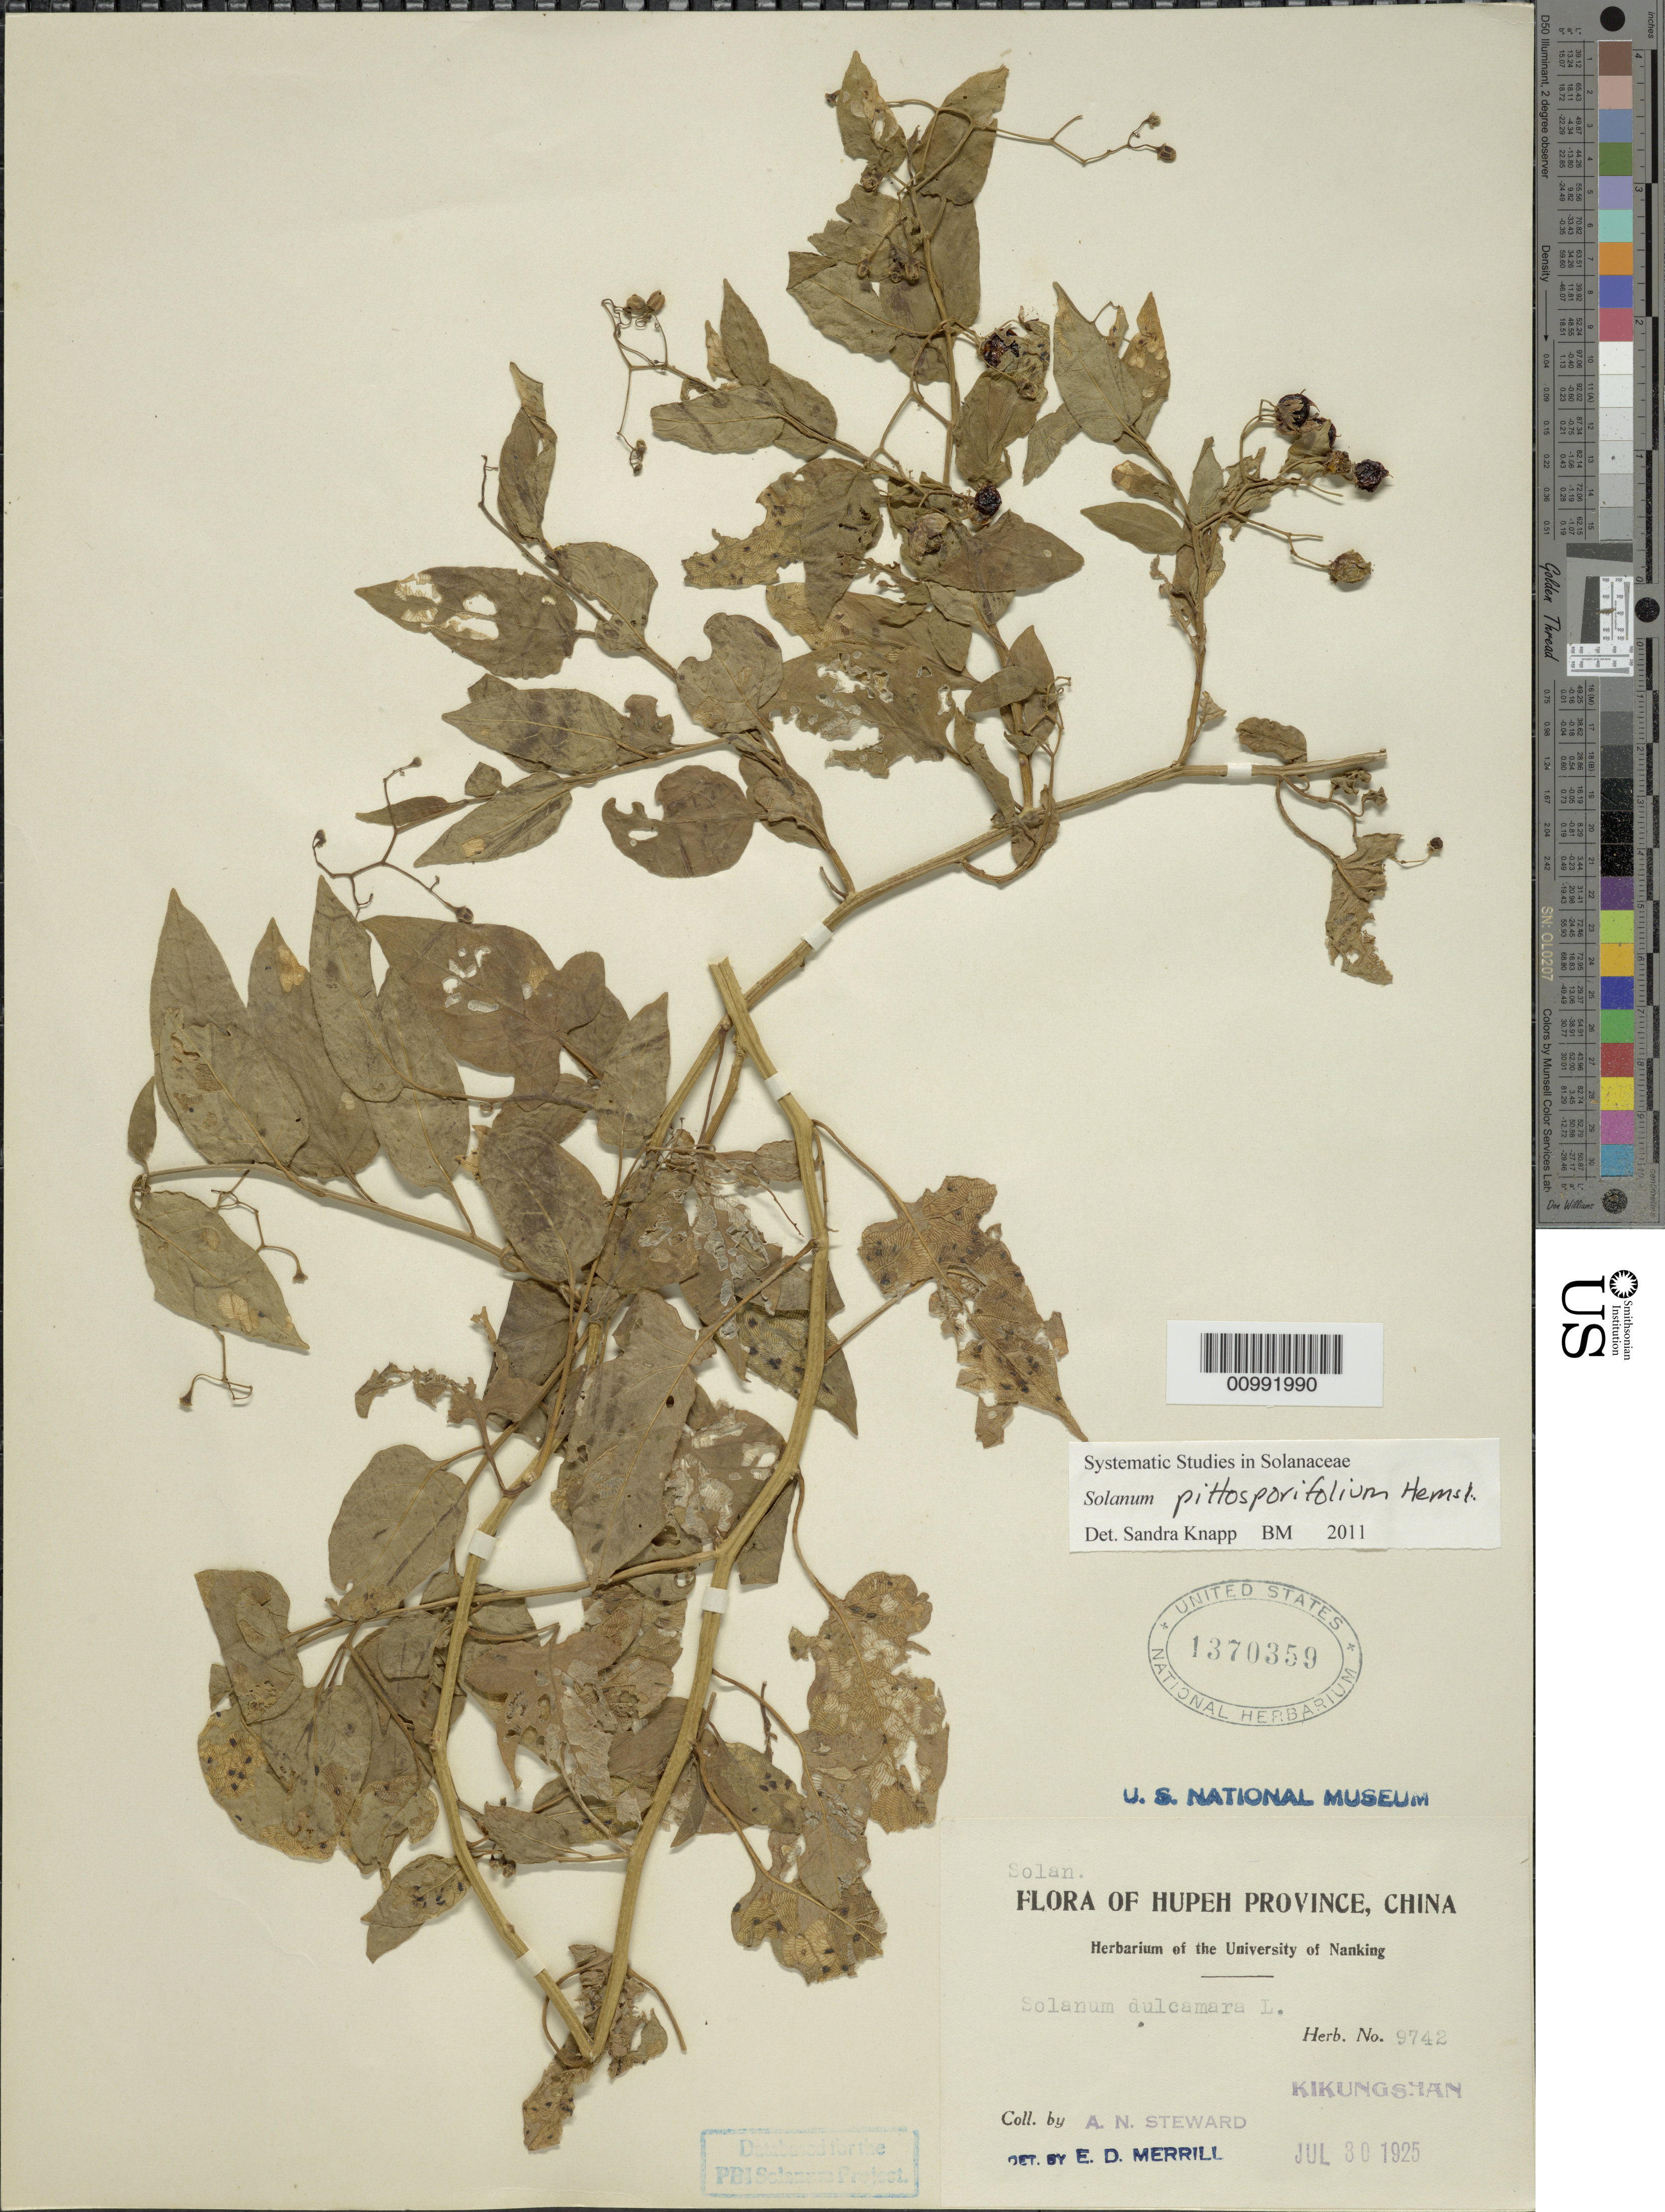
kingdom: Plantae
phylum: Tracheophyta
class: Magnoliopsida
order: Solanales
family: Solanaceae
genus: Solanum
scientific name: Solanum pittosporifolium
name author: Hemsl.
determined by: Knapp, S. D.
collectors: A. N. Steward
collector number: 9742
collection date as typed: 30 Jul 1925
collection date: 1925-07-30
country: China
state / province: Hubei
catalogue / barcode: US 1370359